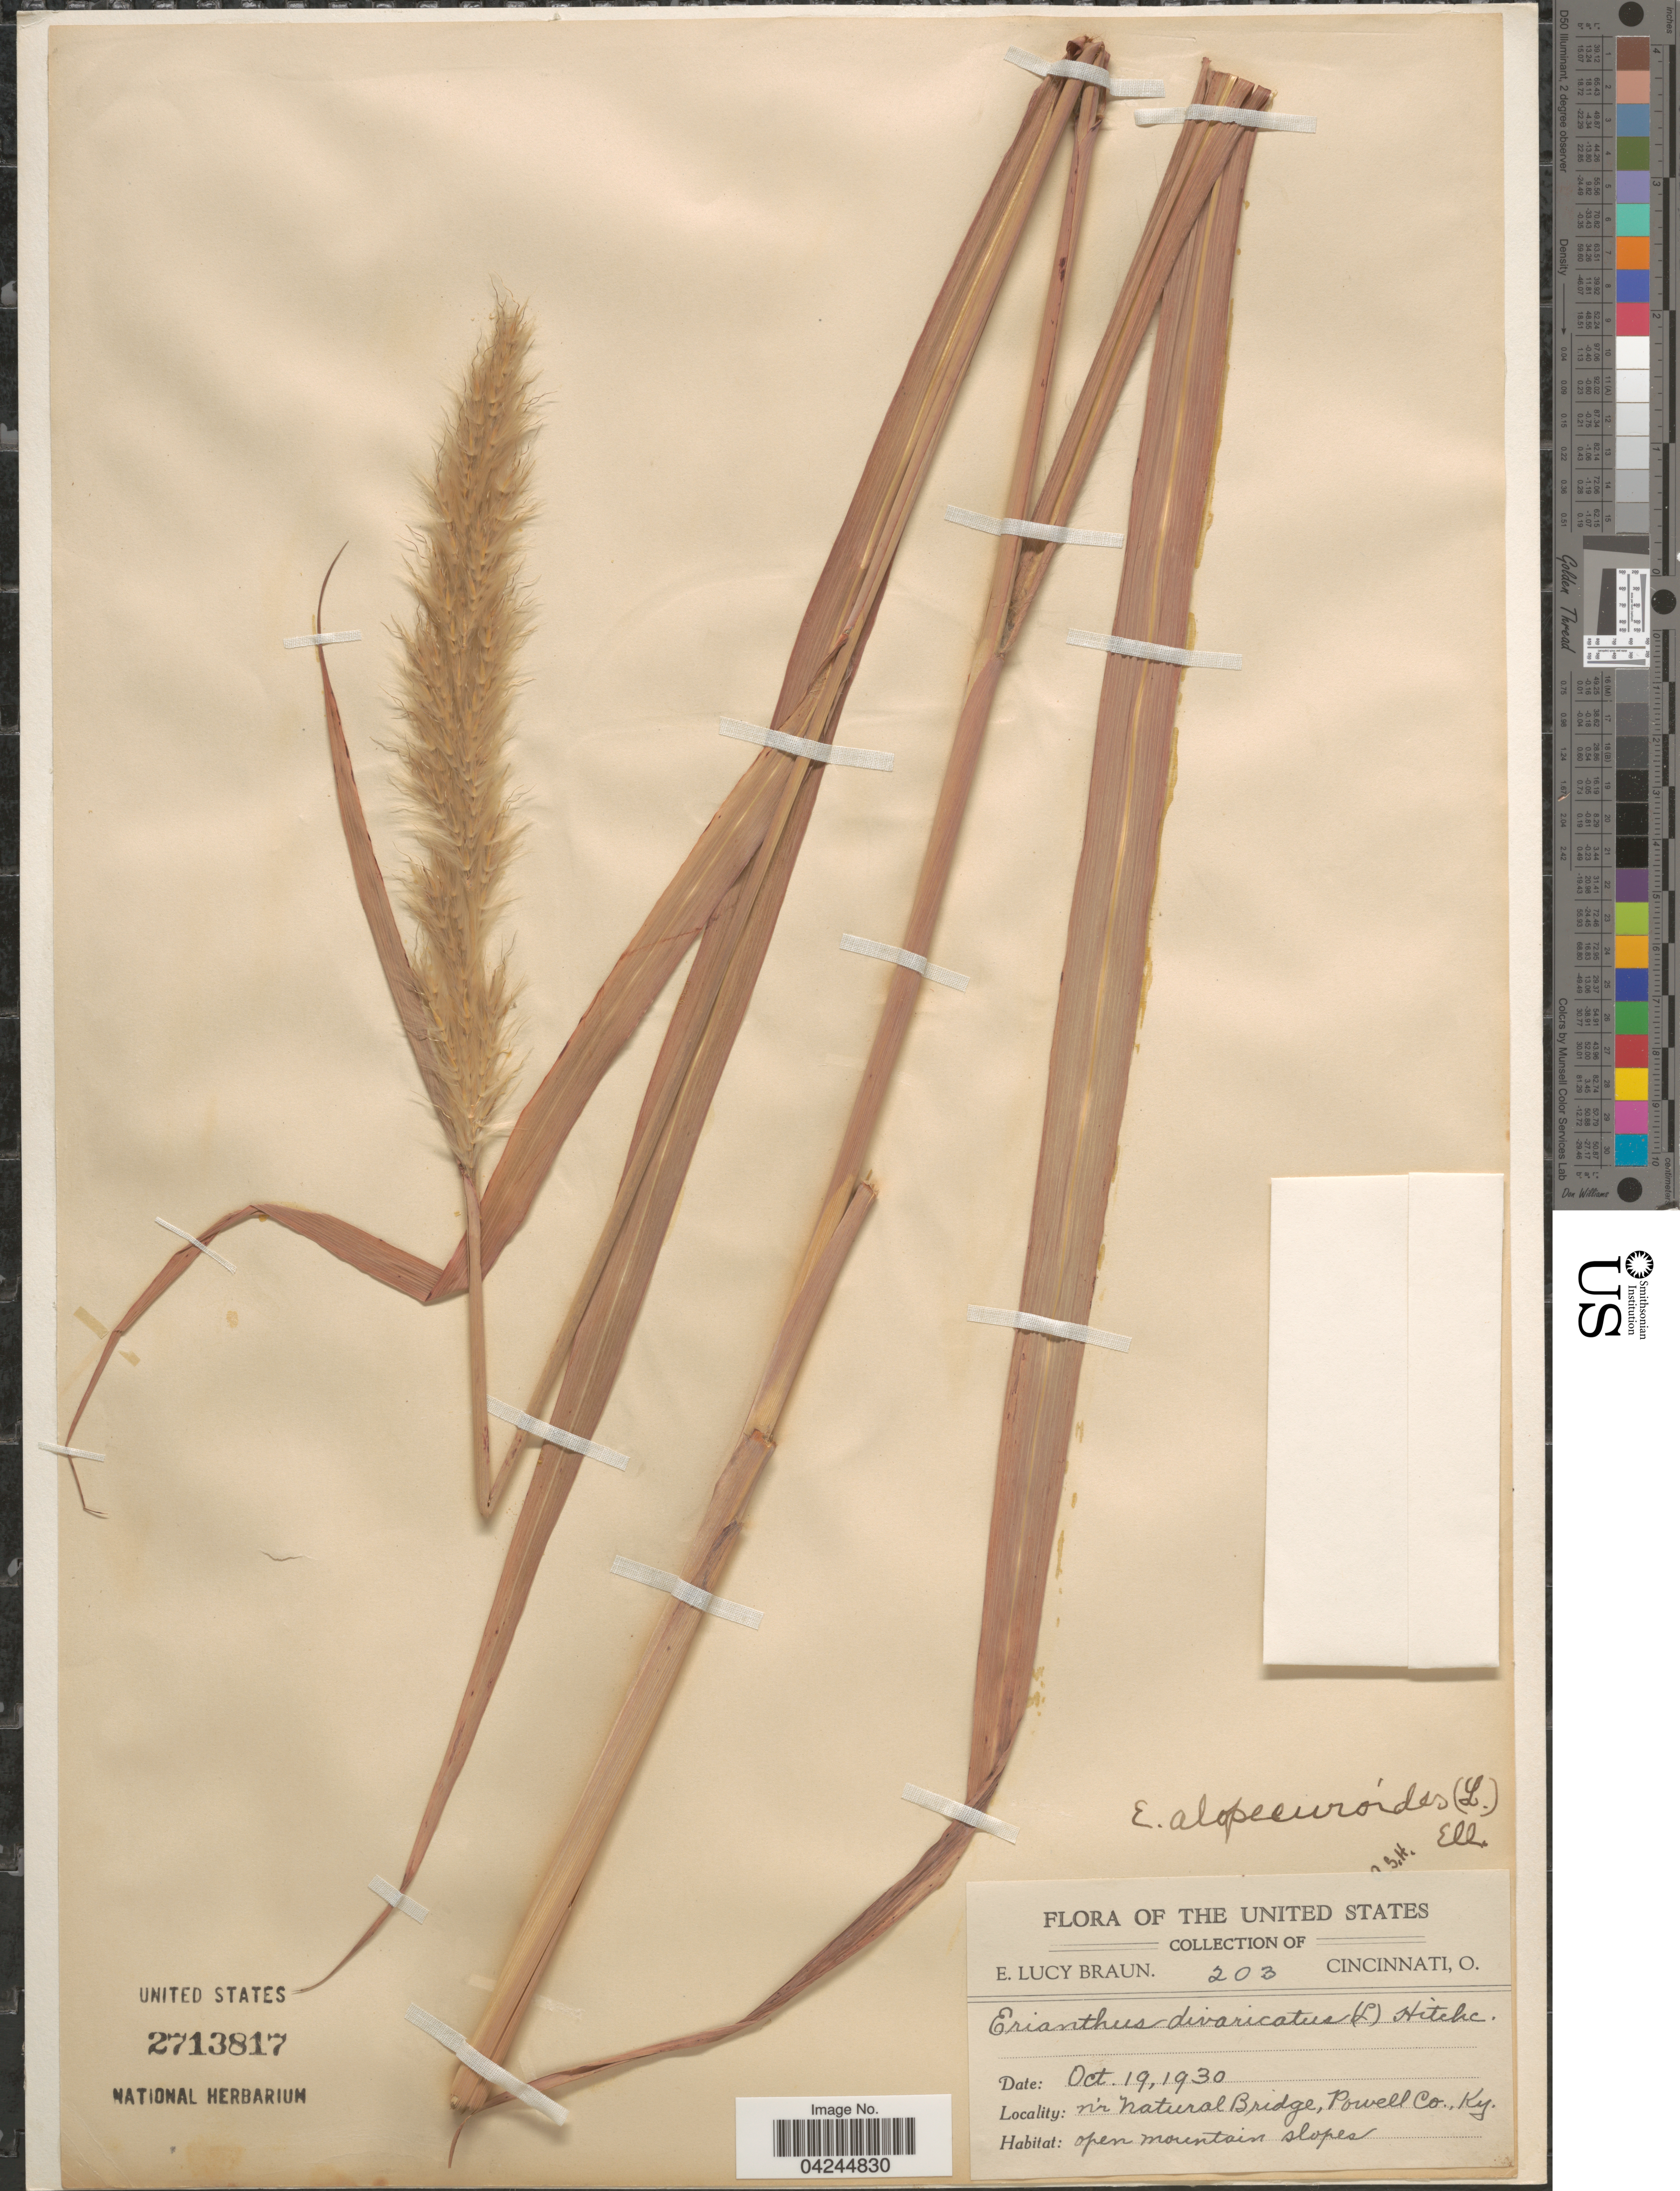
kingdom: Plantae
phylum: Tracheophyta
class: Liliopsida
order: Poales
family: Poaceae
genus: Erianthus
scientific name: Erianthus alopecuroides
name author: Elliott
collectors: E. L. Braun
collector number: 203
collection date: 1930-10-19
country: United States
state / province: Kentucky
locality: Nr Natural Bridge, Powell Co. Open mountains slopes.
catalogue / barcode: US 2713817